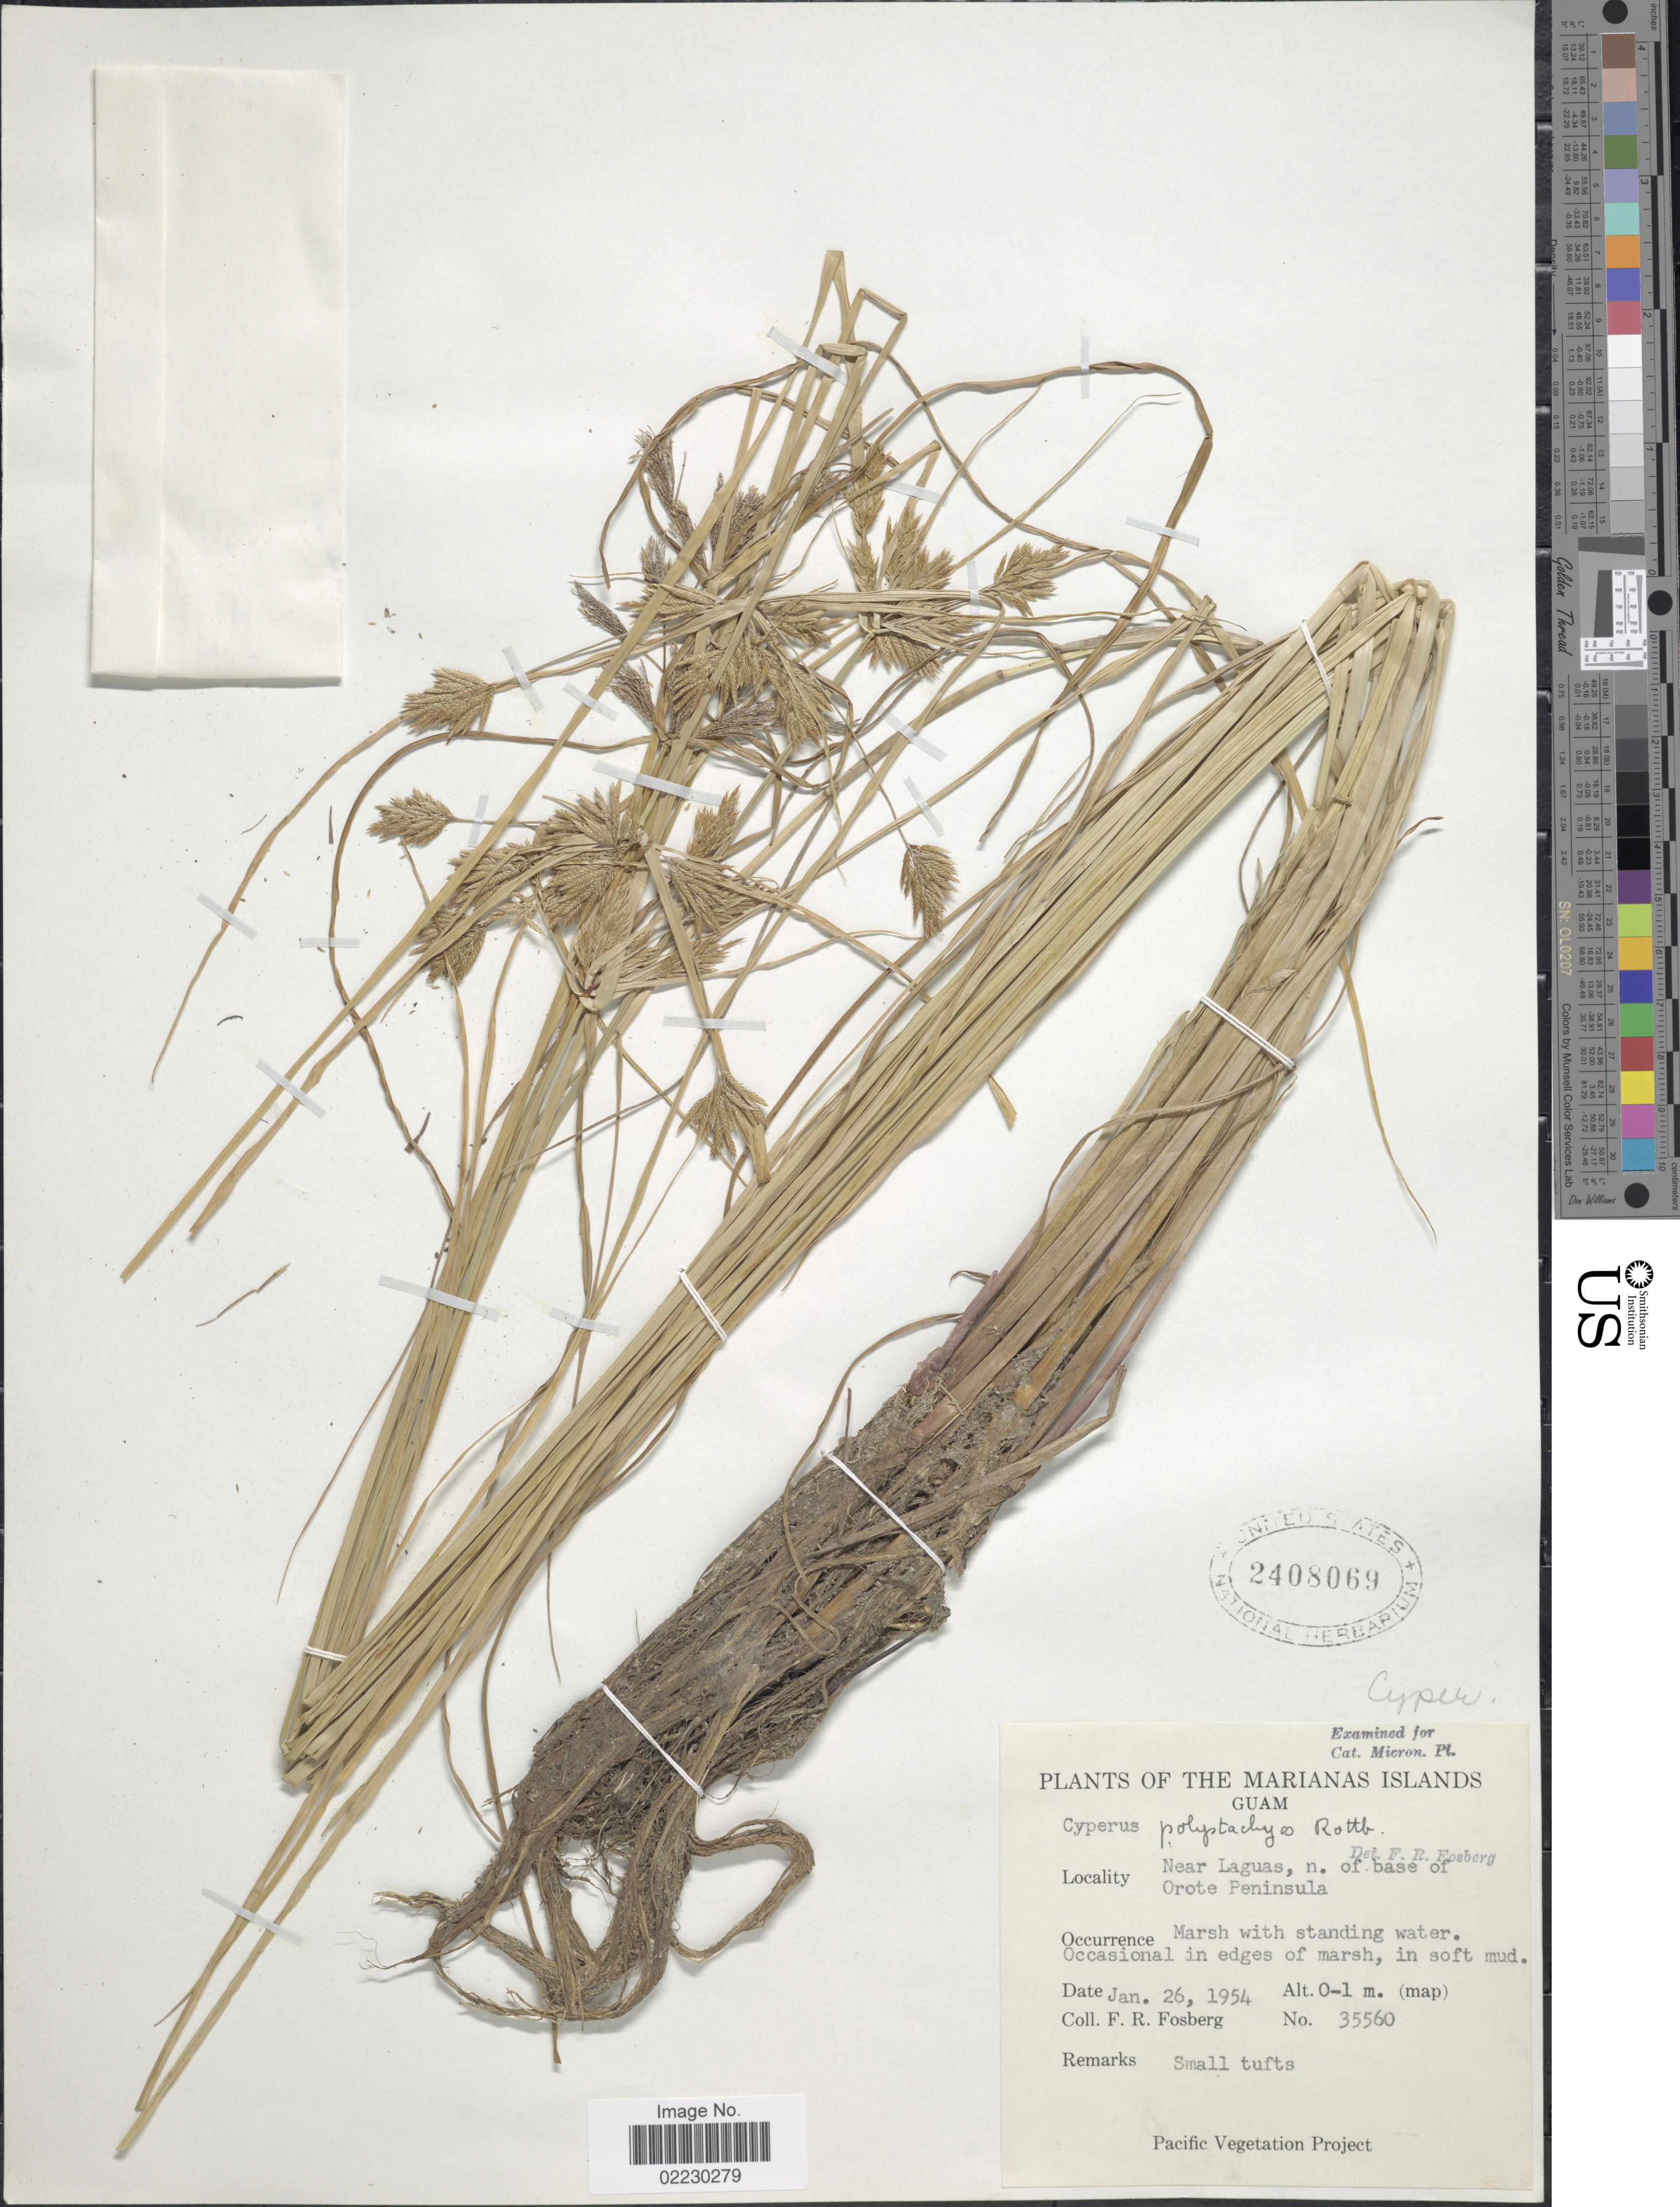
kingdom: Plantae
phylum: Tracheophyta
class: Liliopsida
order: Poales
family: Cyperaceae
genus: Cyperus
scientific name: Cyperus polystachyos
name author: Rottb.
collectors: F. R. Fosberg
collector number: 35560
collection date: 1954-01-26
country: Guam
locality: Marianas Islands, near Laguas, n. of base of Orote Peninsula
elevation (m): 0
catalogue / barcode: US 2408069